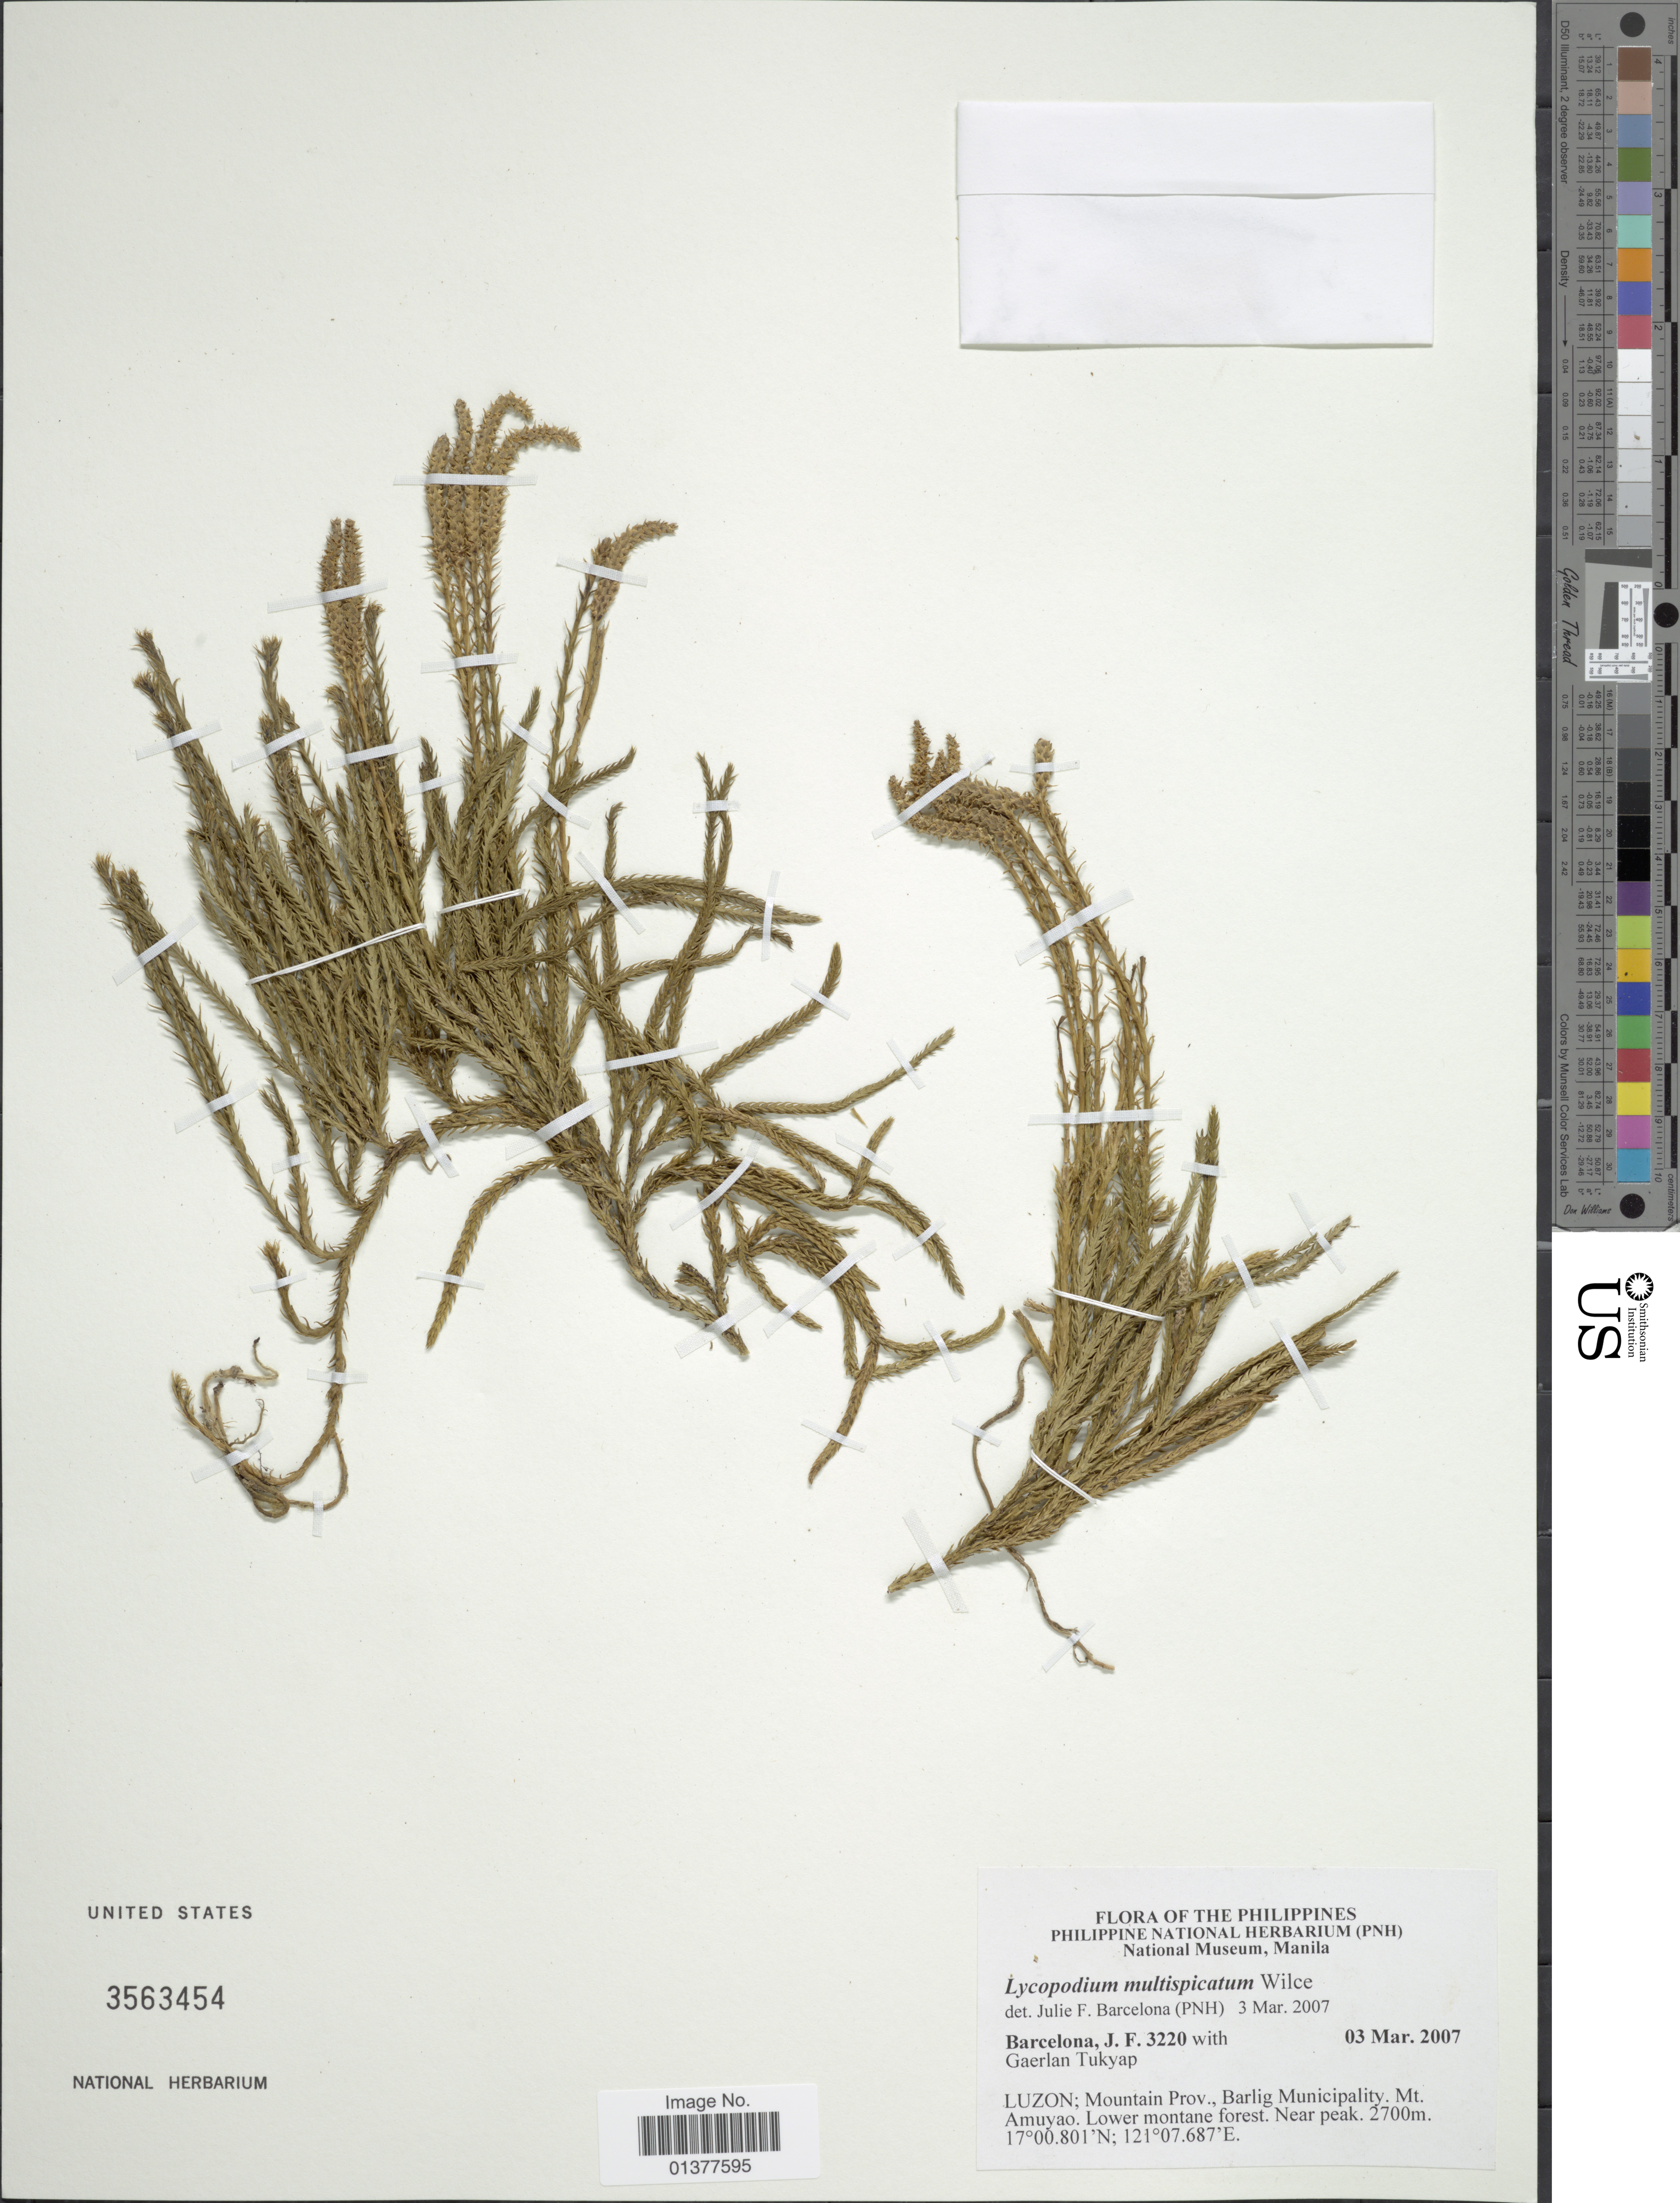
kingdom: Plantae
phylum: Tracheophyta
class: Lycopodiopsida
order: Lycopodiales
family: Lycopodiaceae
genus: Diphasiastrum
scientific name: Diphasiastrum multispicatum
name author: (J.H. Wilce) Holub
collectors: J. F. Barcelona & G. Tukyap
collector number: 3220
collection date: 2007-03-03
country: Philippines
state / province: Central Luzon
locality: Mountain prov., Barlig Municipality. Mt. Amuyao, lower mountain forest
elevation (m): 2700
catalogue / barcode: US 3563454